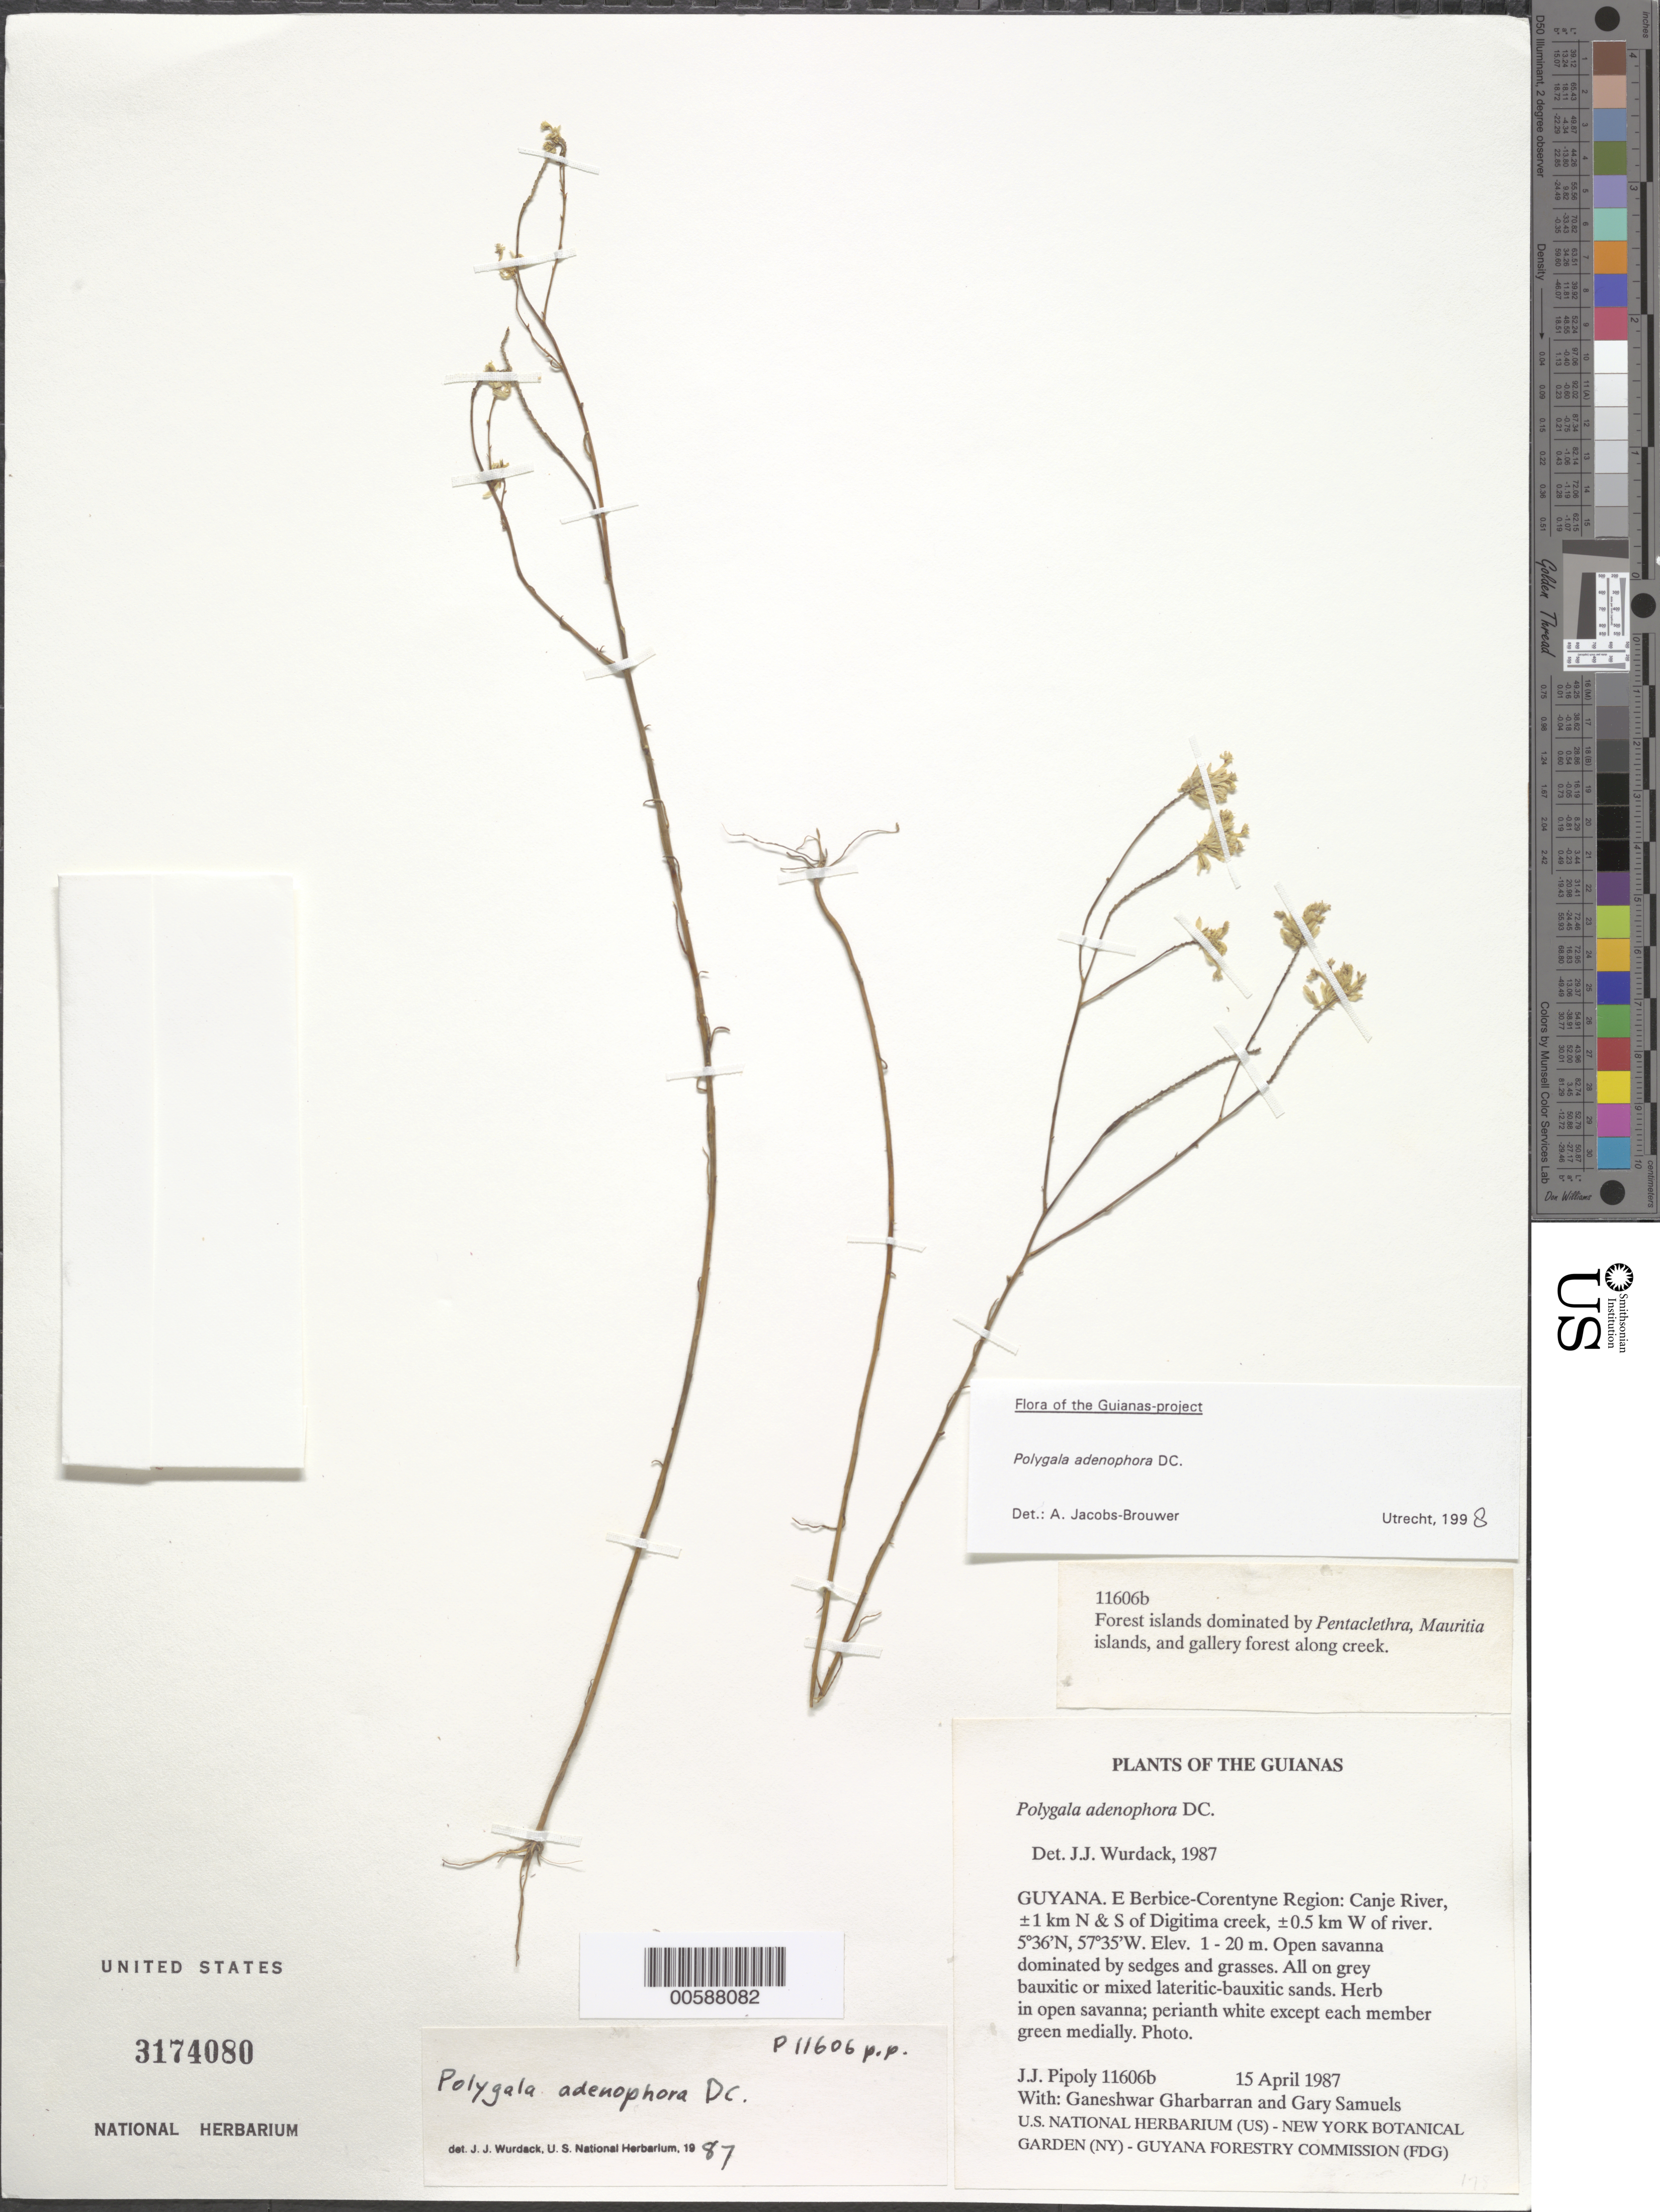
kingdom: Plantae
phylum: Tracheophyta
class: Magnoliopsida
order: Fabales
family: Polygalaceae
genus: Polygala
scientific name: Polygala adenophora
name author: DC.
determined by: Jacobs-Brouwer, A.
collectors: J. J. Pipoly, G. Gharbarran & G. Samuels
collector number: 11606 b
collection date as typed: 15 April 1987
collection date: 1987-04-15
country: Guyana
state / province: E. Berbice-Corentyne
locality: Canje River, ±1 km N & S of Digitima creek, ±0.5 km W of river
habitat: Open savanna dominated by sedges and grasses. All on grey bauxitic or mixed lateritic-bauxitic sands. Forest islands dominated by Pentaclethra, Mauritia islands, and gallery forest along creek.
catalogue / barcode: US 3174080